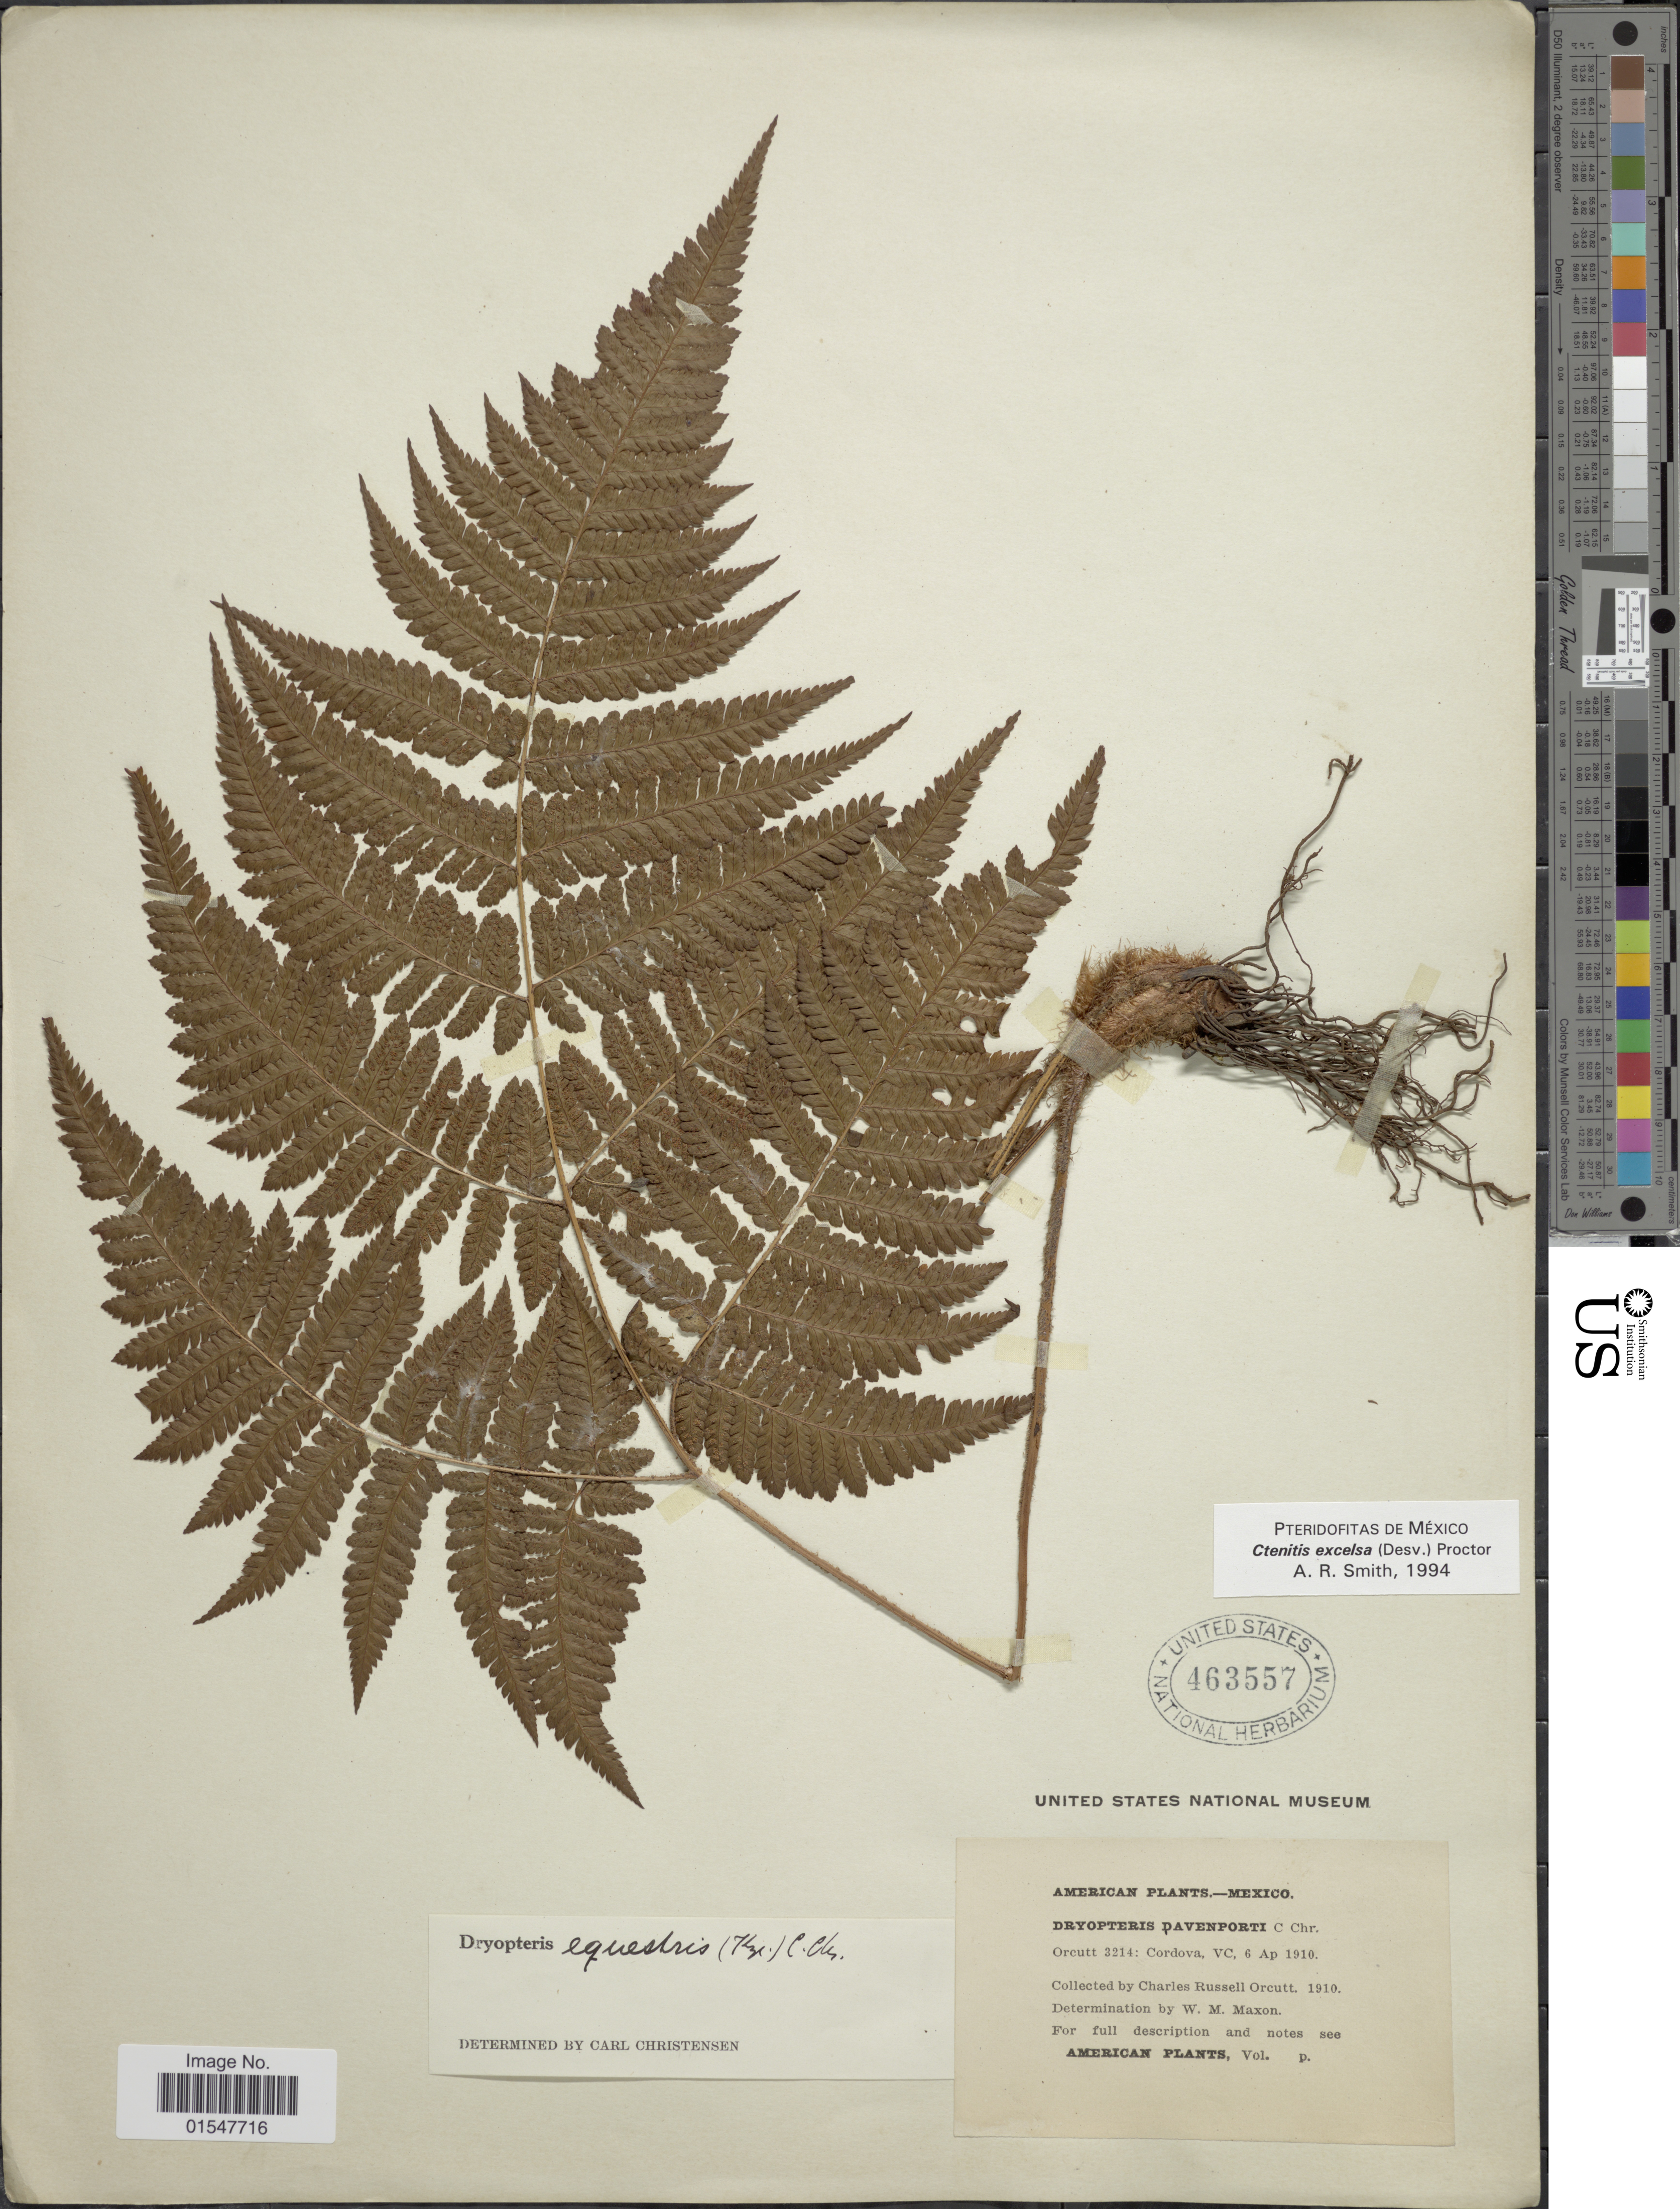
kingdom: Plantae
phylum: Tracheophyta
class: Polypodiopsida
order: Polypodiales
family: Dryopteridaceae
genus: Ctenitis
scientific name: Ctenitis excelsa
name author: (Desv.) Proctor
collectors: C. R. Orcutt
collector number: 3214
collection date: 1910-04-06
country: Mexico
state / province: Veracruz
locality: Cordova, VC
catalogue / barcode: US 463557